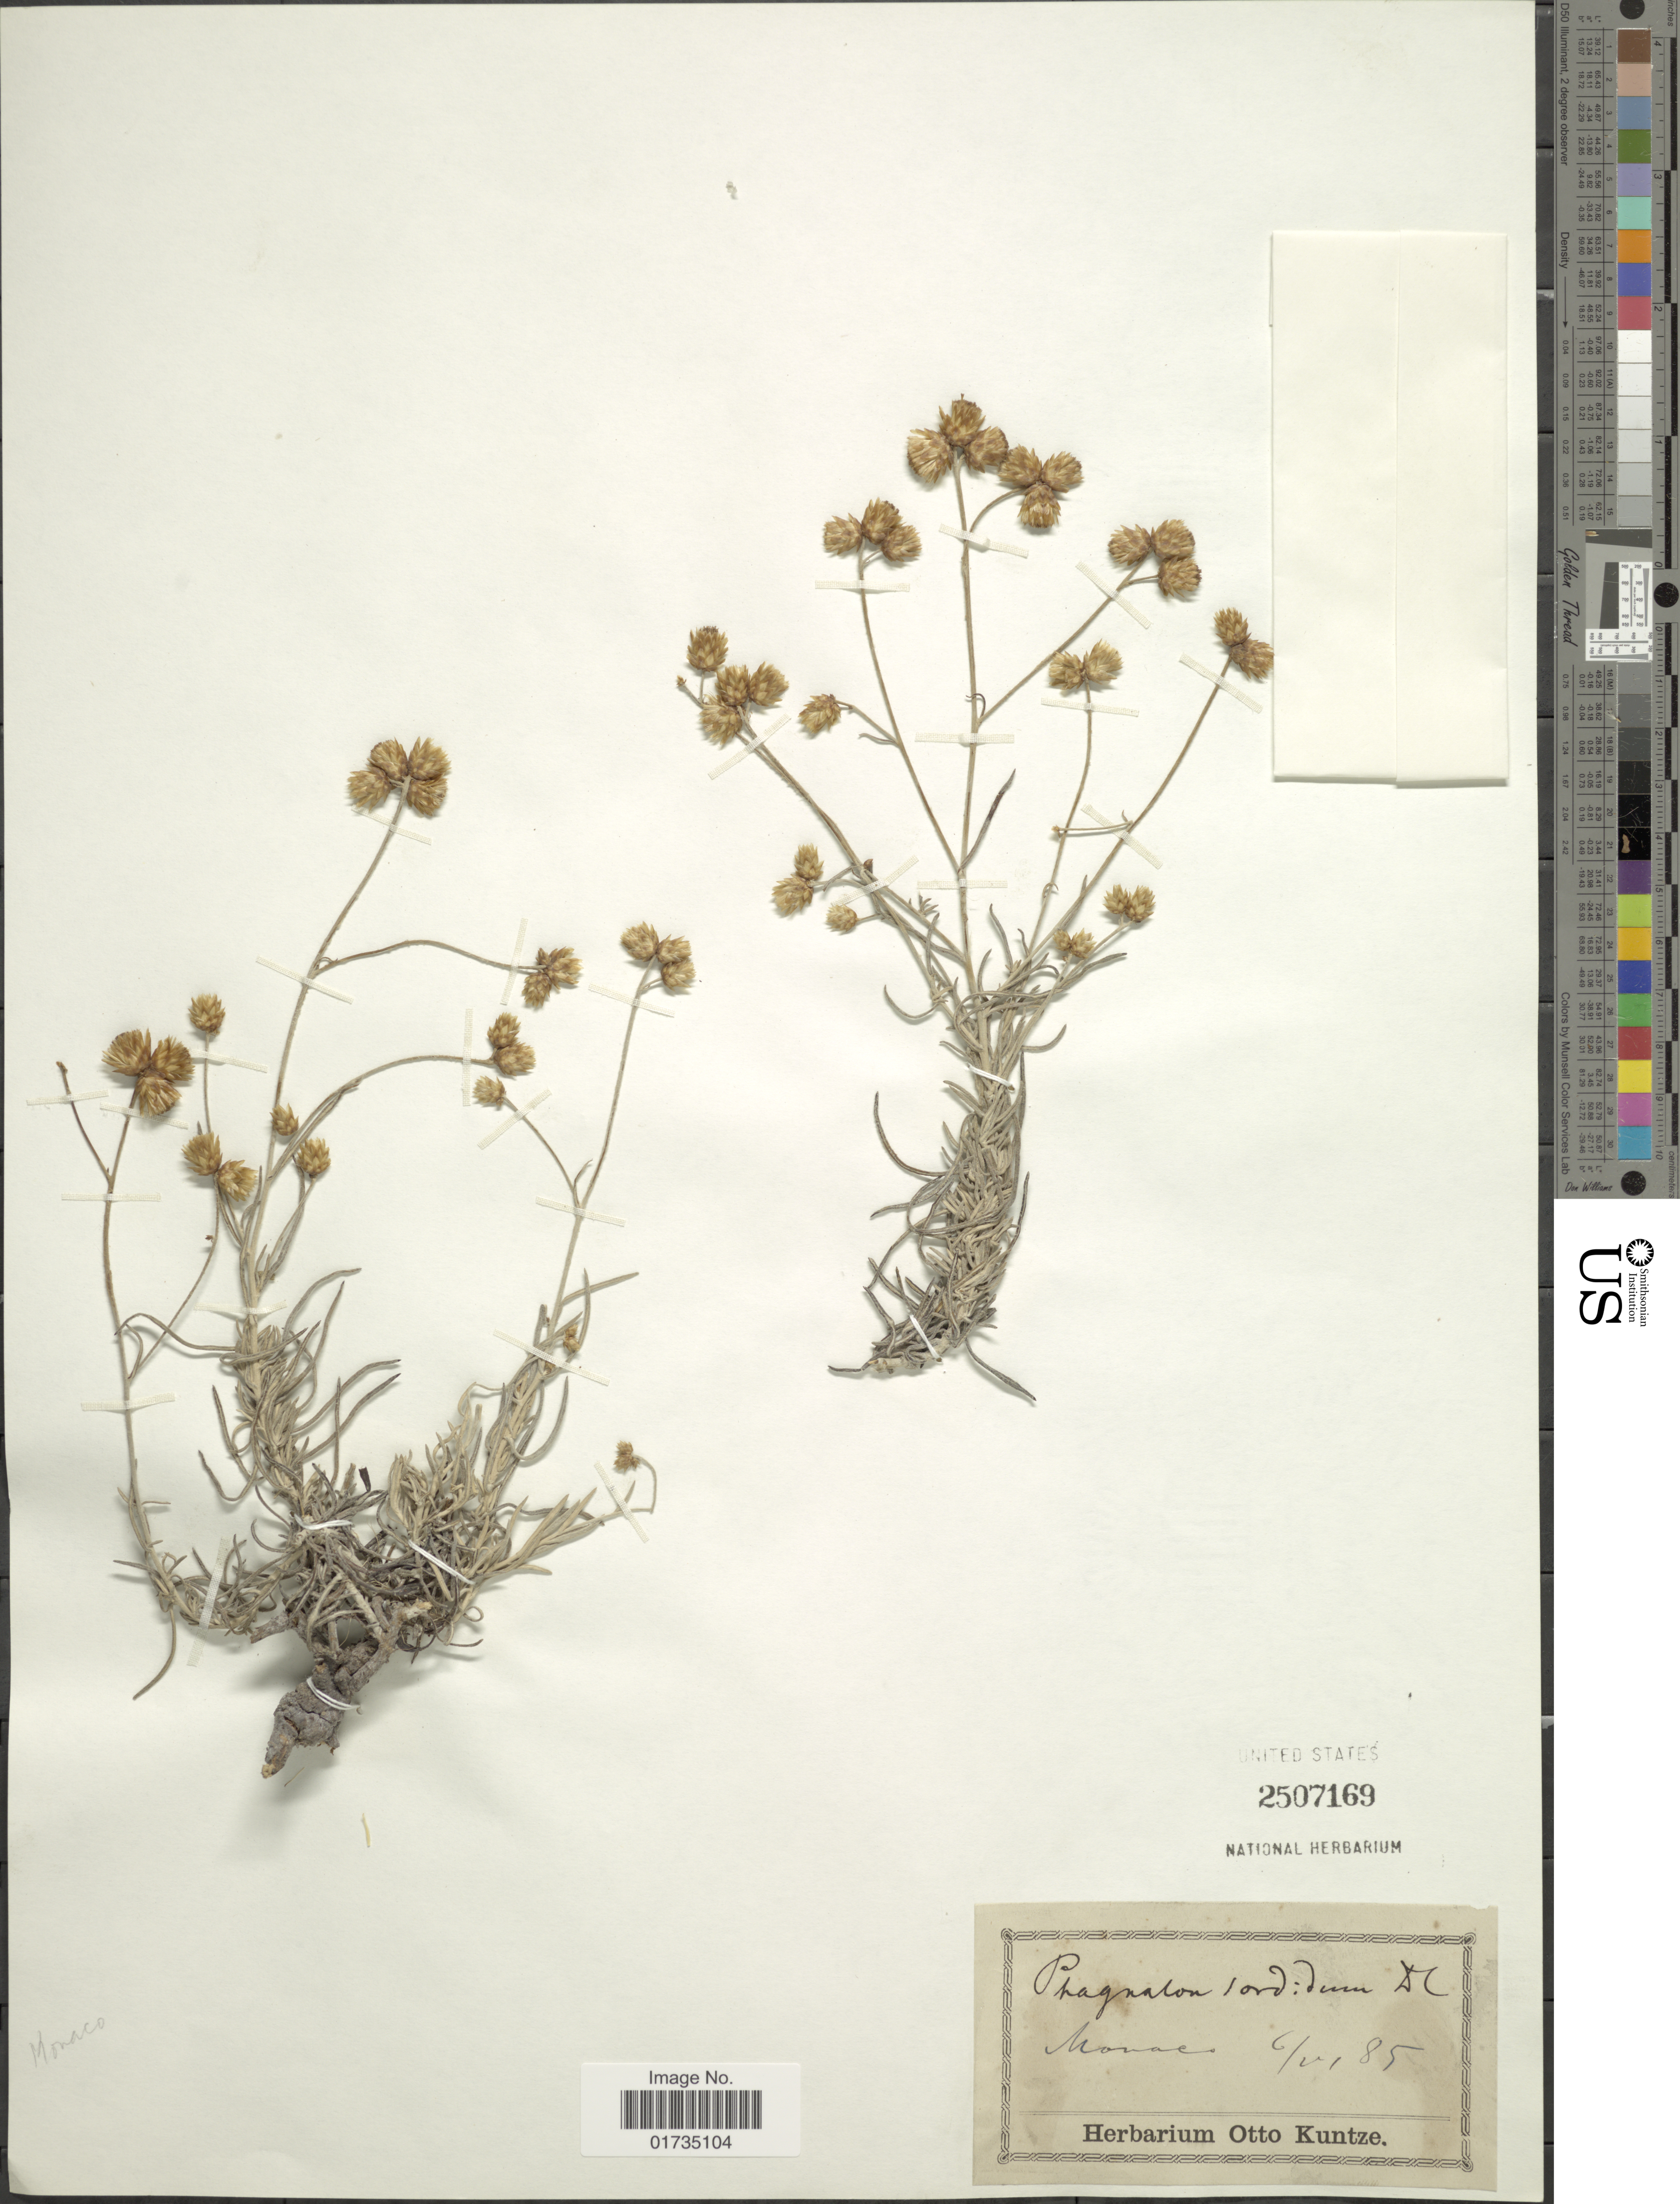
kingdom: Plantae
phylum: Tracheophyta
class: Magnoliopsida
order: Asterales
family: Asteraceae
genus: Phagnalon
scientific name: Phagnalon sordidum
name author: (L.) Rchb.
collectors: ex herb. Otto Kuntze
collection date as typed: Transcribed d/m/y: 6/6/85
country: Monaco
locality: Monaco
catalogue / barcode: US 2507169